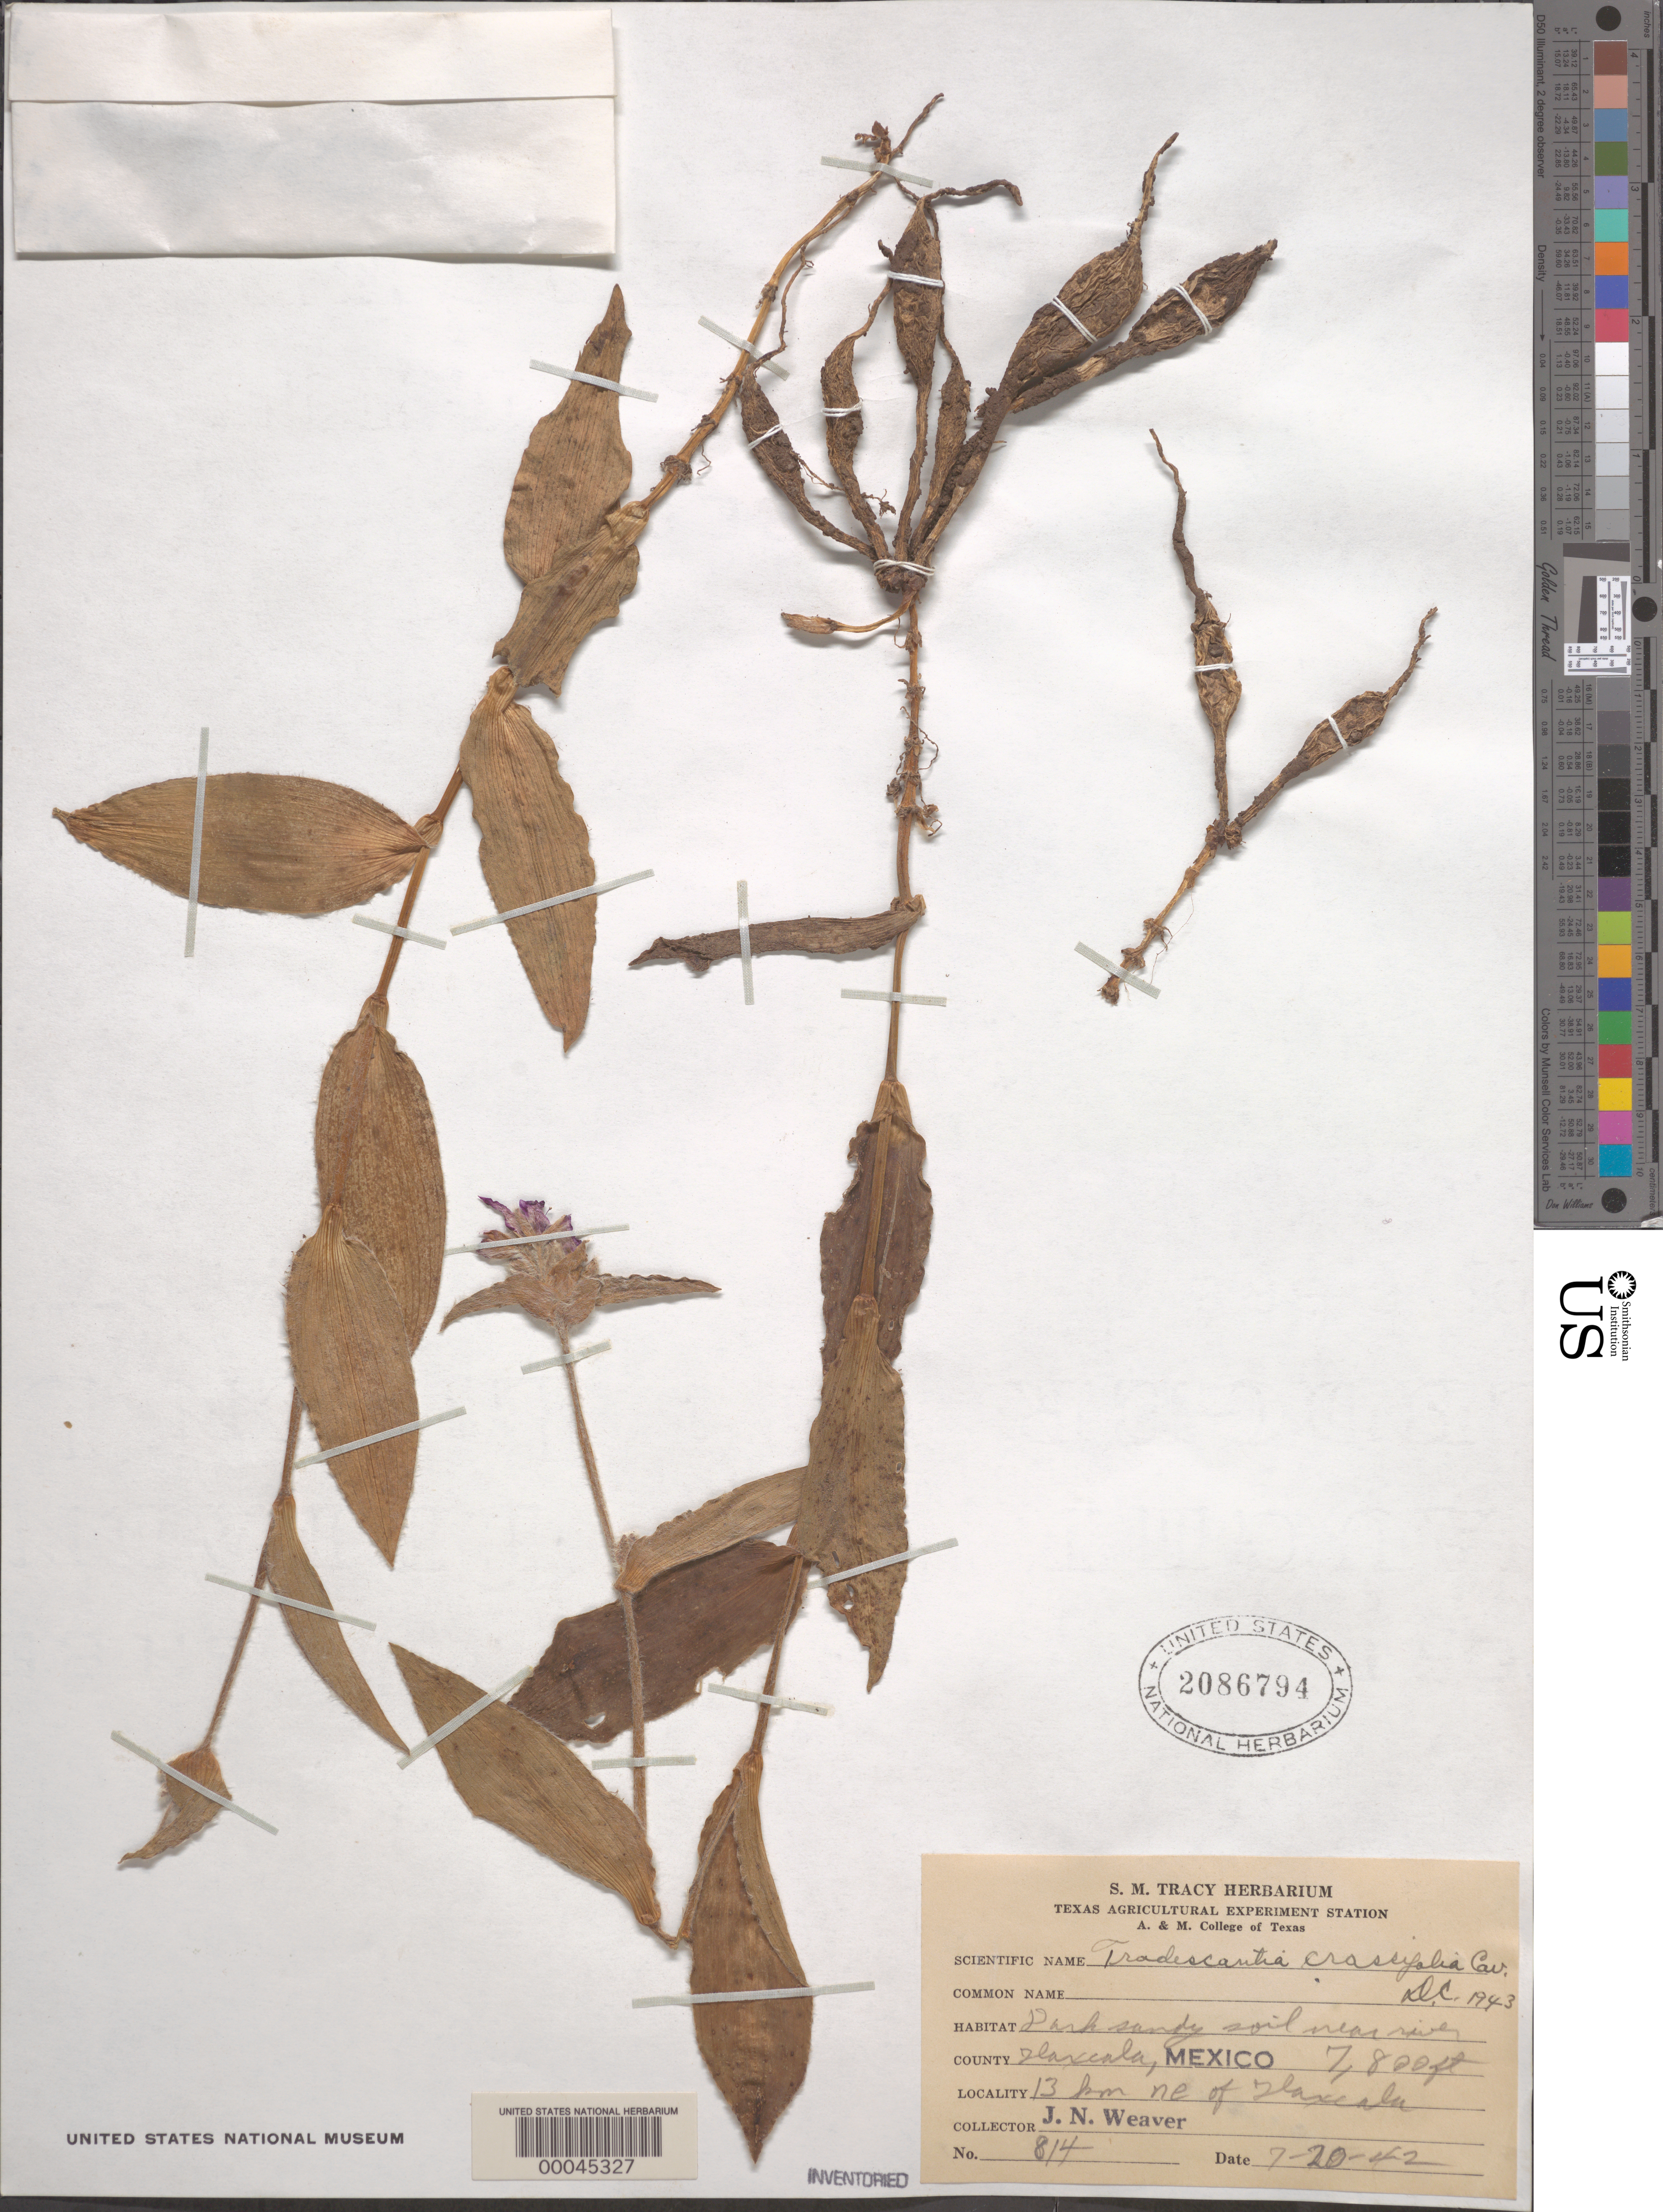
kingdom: Plantae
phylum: Tracheophyta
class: Liliopsida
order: Commelinales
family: Commelinaceae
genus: Tradescantia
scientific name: Tradescantia crassifolia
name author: Cav.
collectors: J. N. Weaver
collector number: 814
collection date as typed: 20 Jul 1942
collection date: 1942-07-20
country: Mexico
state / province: Tlaxcala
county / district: Tlaxcala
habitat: Dark, sandy riverbnk soil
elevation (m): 2379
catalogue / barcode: US 2086794